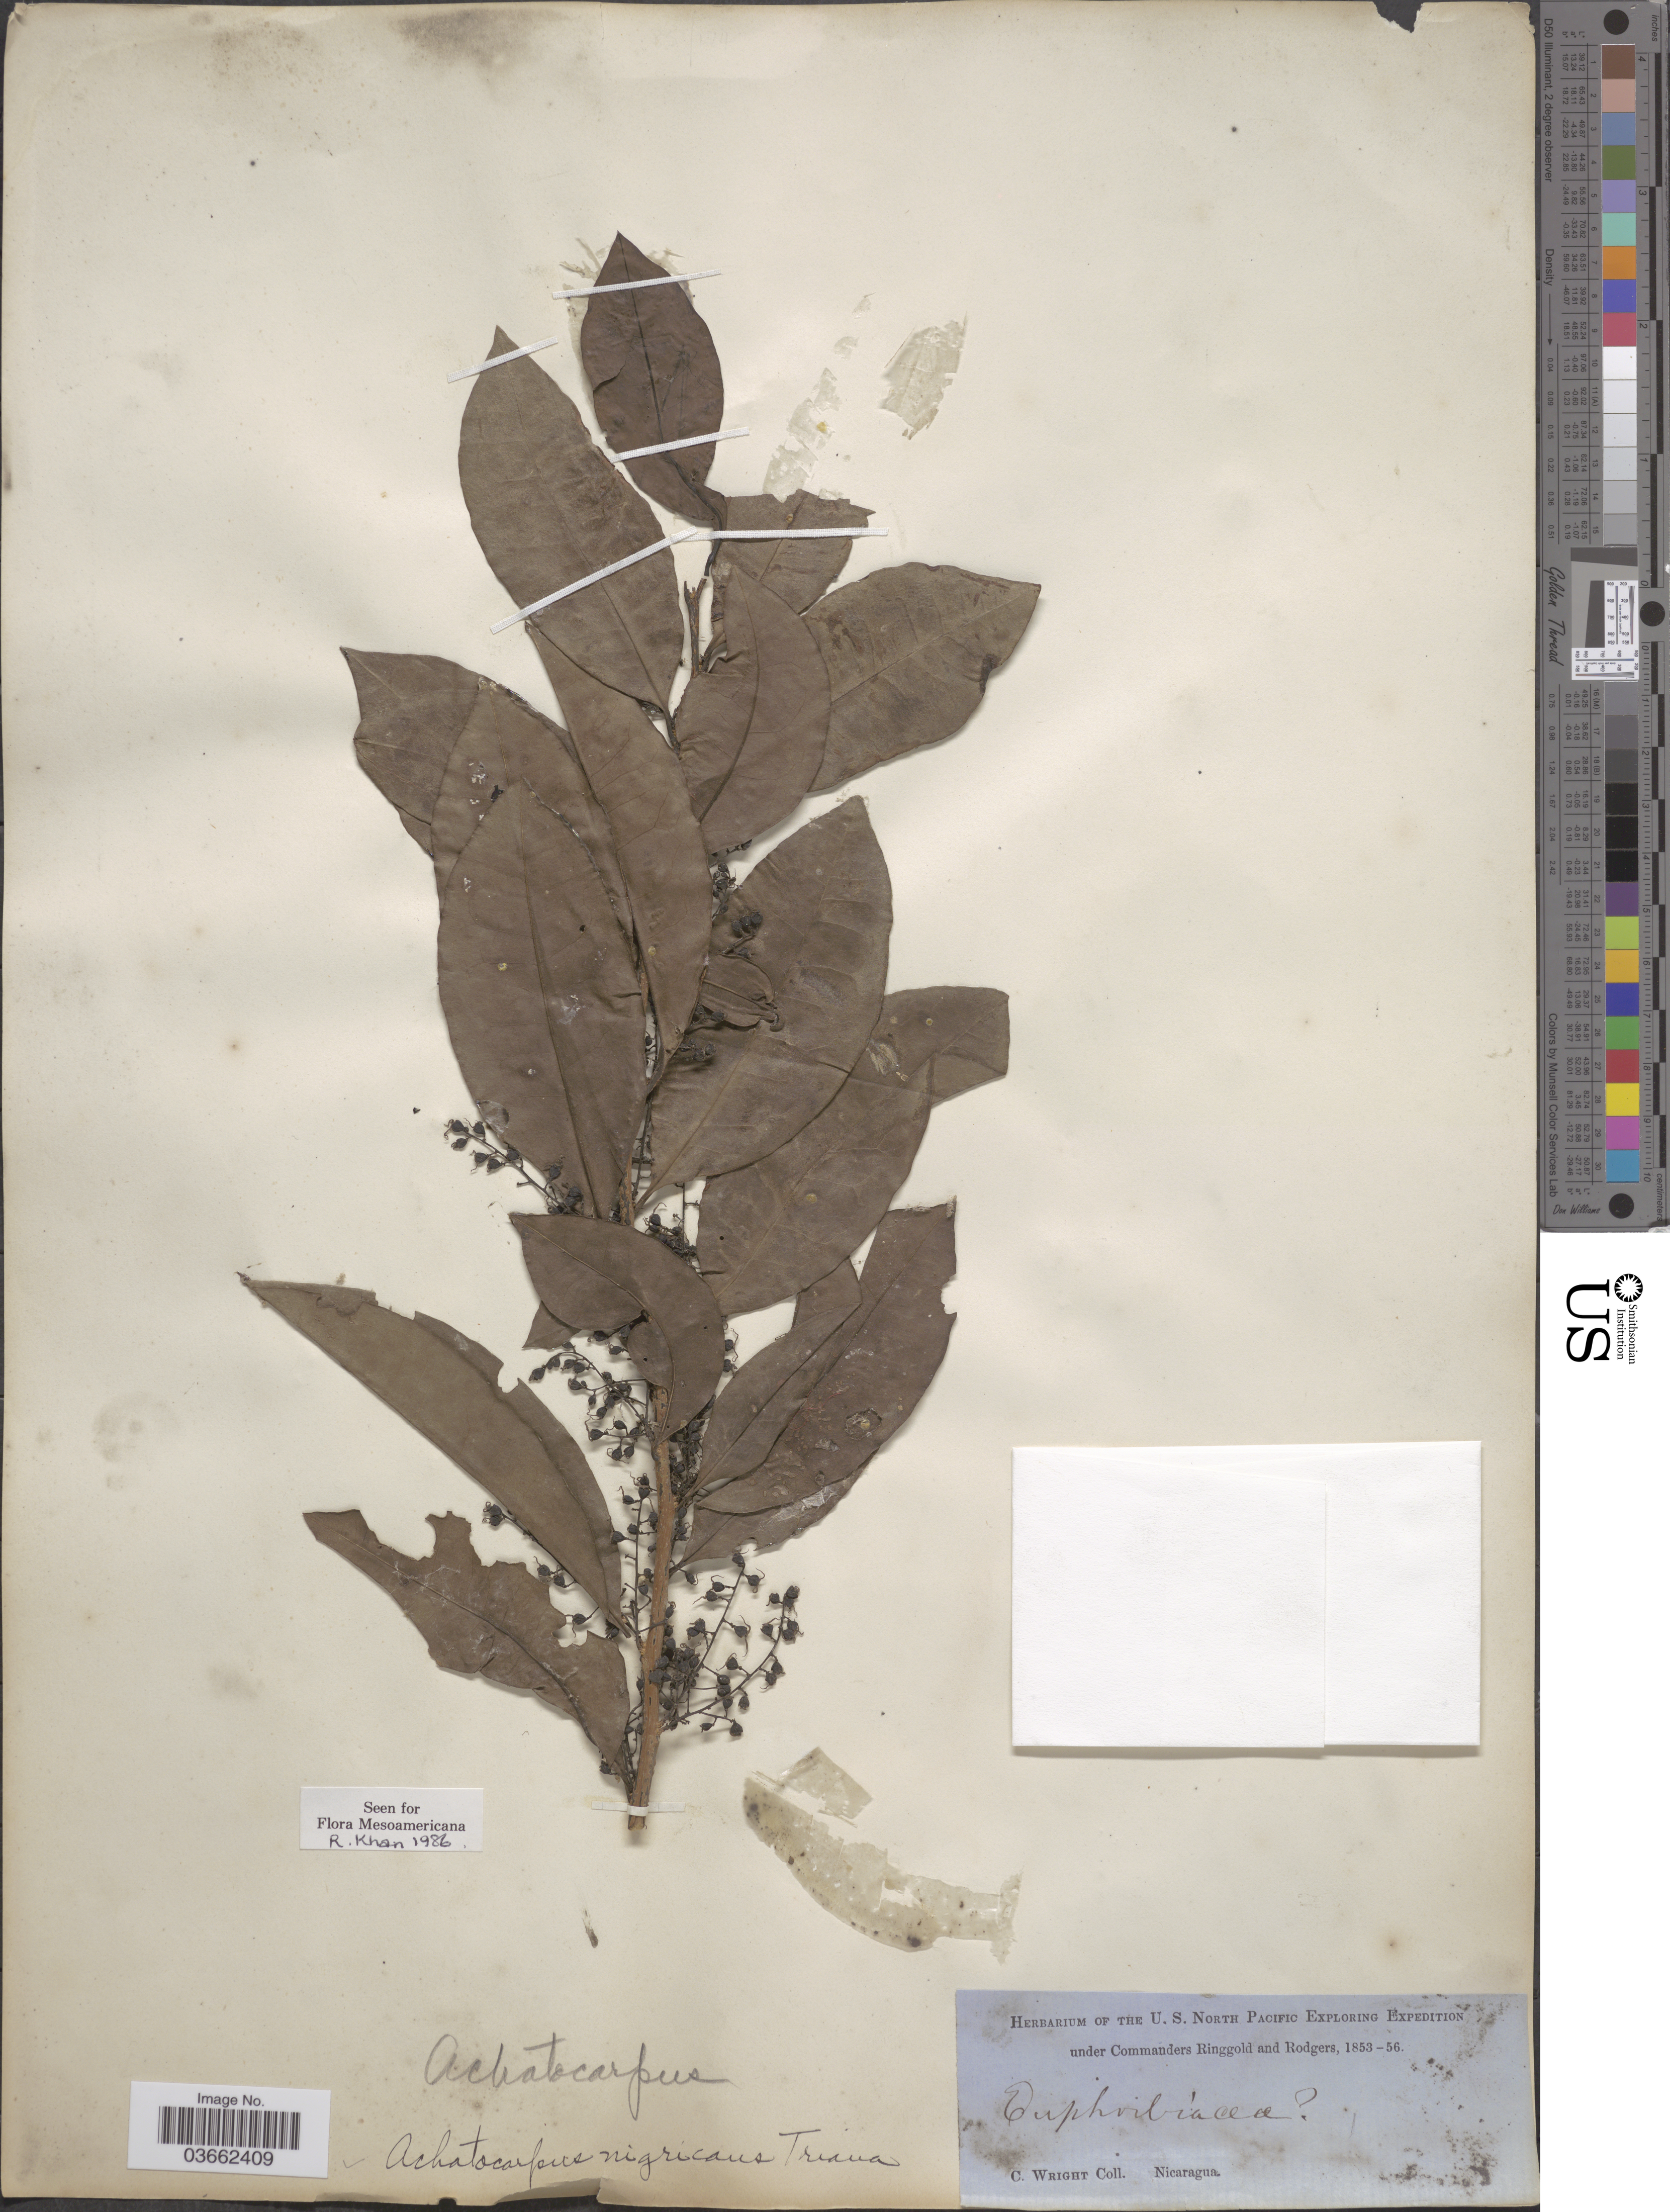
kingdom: Plantae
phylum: Tracheophyta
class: Magnoliopsida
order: Caryophyllales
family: Achatocarpaceae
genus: Achatocarpus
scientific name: Achatocarpus nigricans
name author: Triana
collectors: C. Wright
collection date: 1853/1856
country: Nicaragua